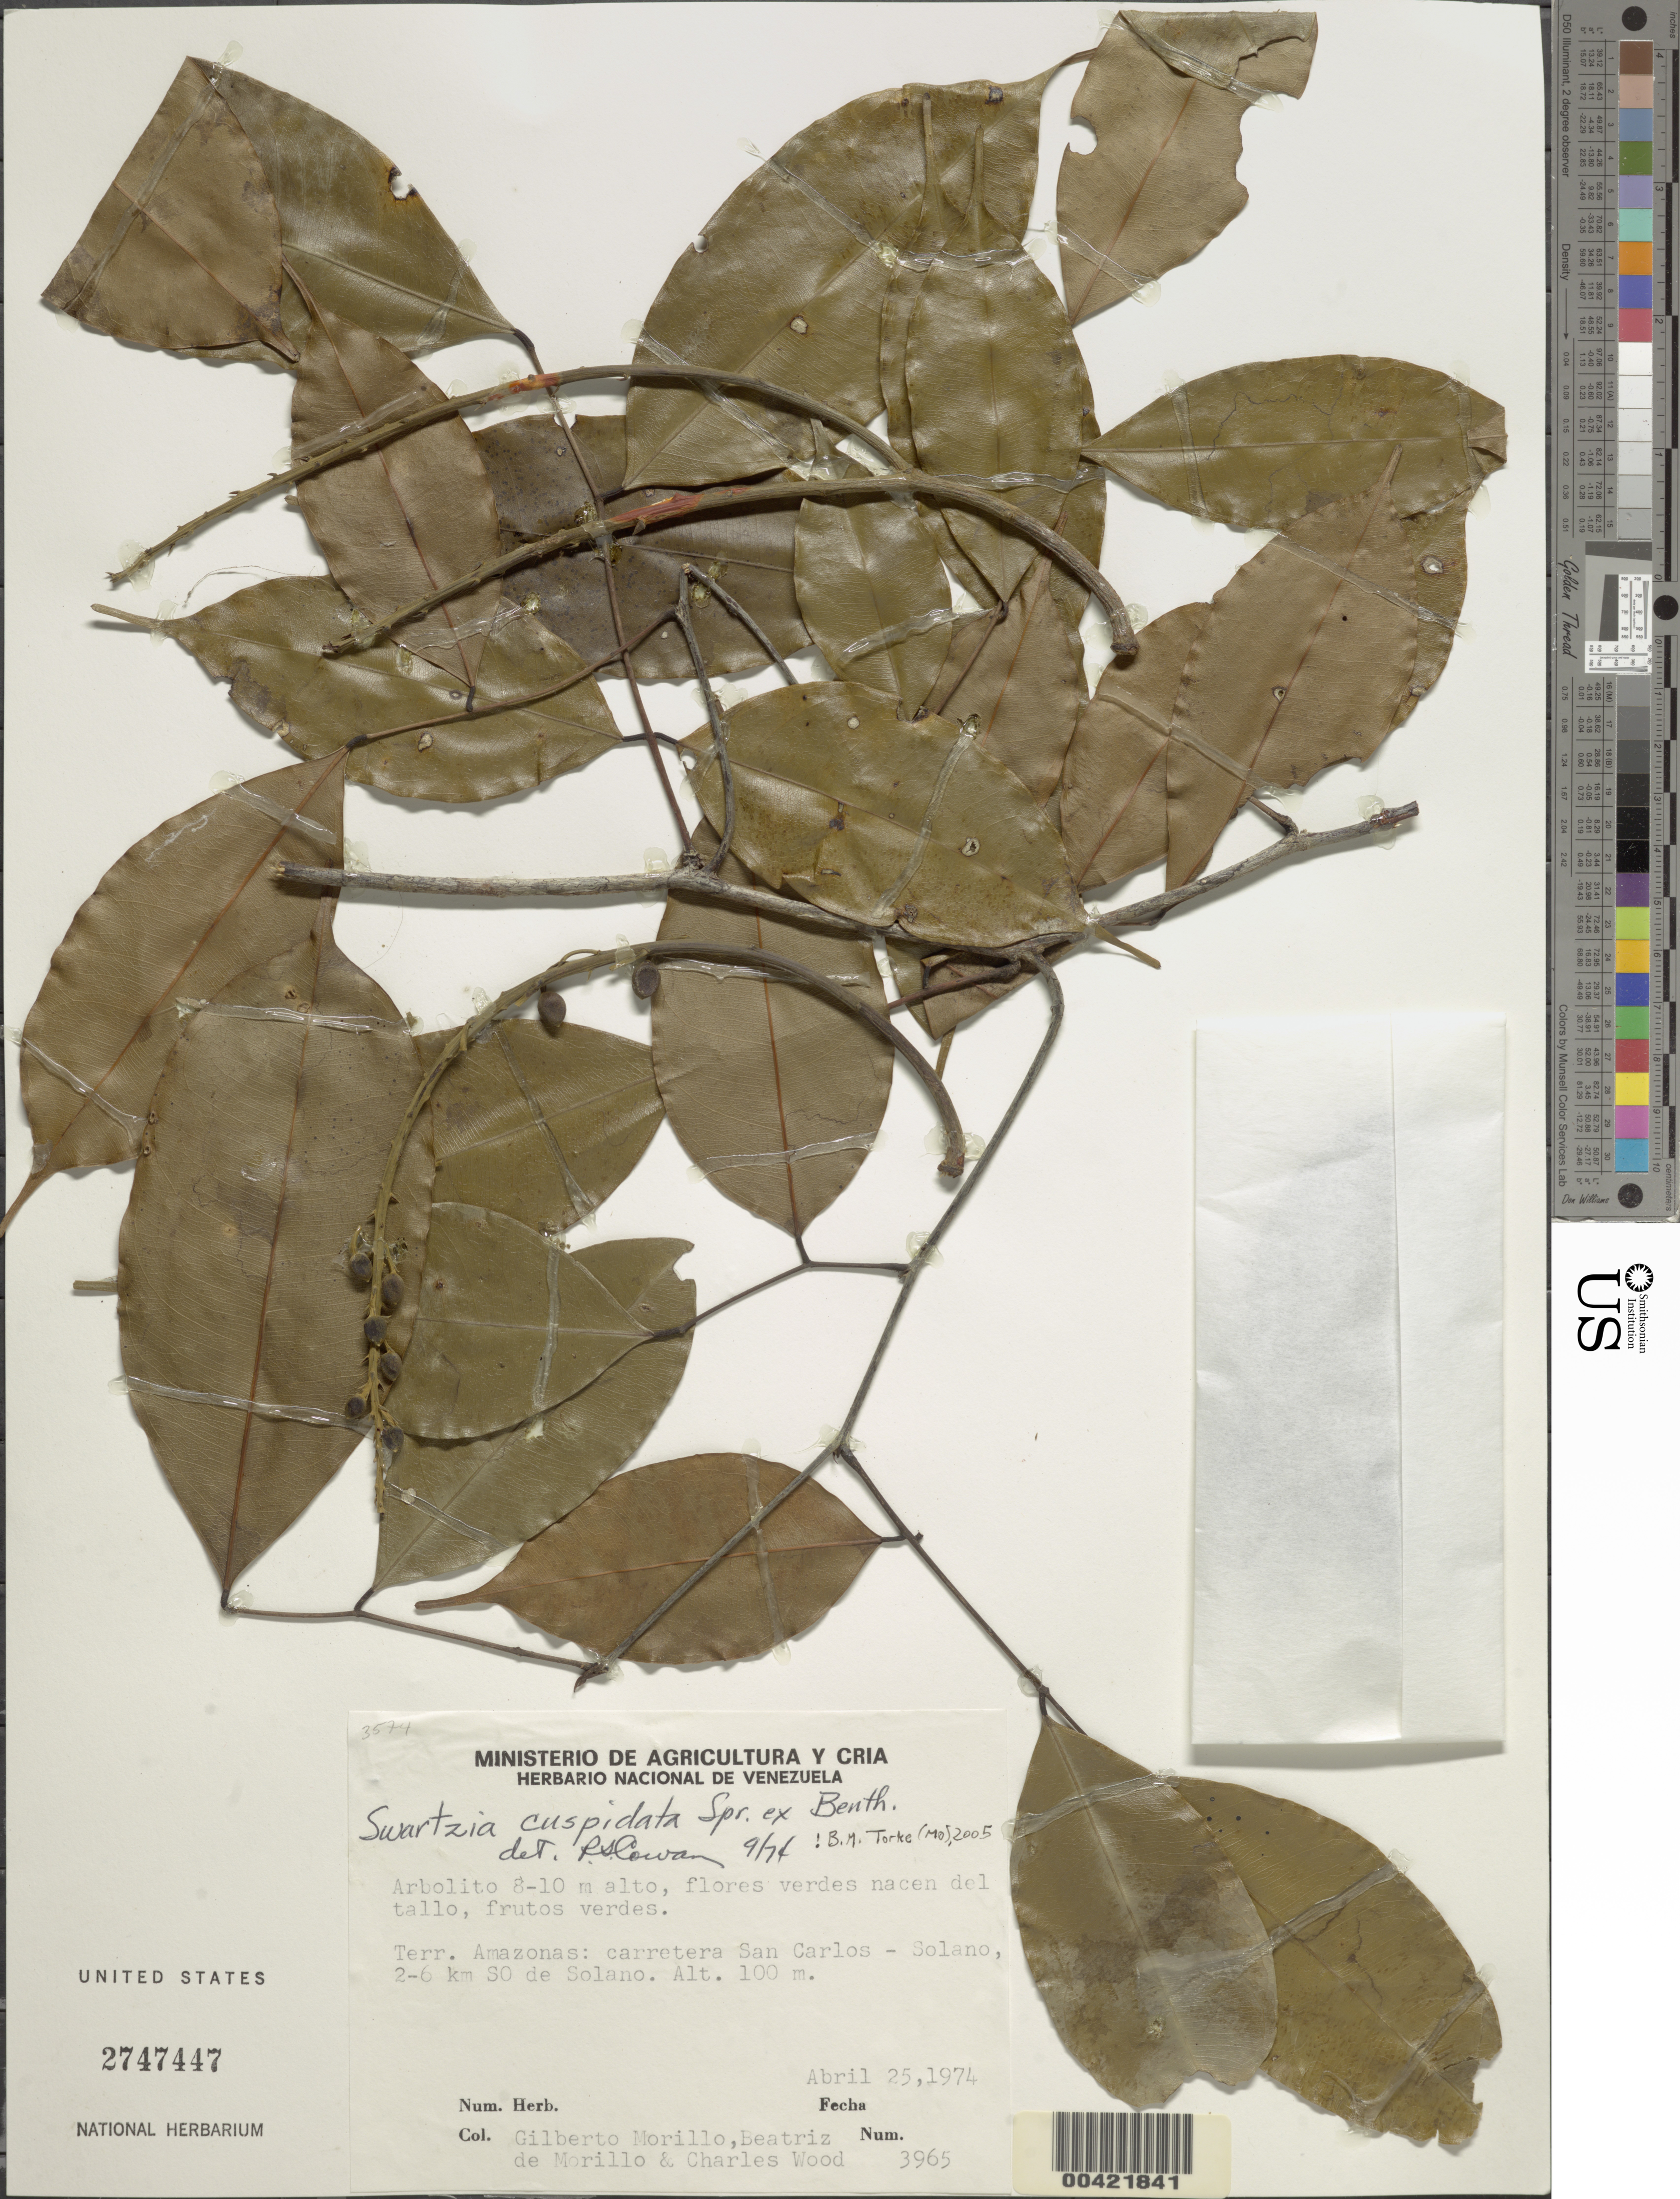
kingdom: Plantae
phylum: Tracheophyta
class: Magnoliopsida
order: Fabales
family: Fabaceae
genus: Swartzia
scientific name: Swartzia cuspidata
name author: Spruce ex Benth.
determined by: Cowan, R. S.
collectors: G. N. Morillo, B. Morillo & C. Wood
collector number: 3965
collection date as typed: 25 Apr 1974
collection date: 1974-04-25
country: Venezuela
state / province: Amazonas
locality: Solano, 2 - 6 km s of; carretera san carlos - solano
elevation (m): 100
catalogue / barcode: US 2747447